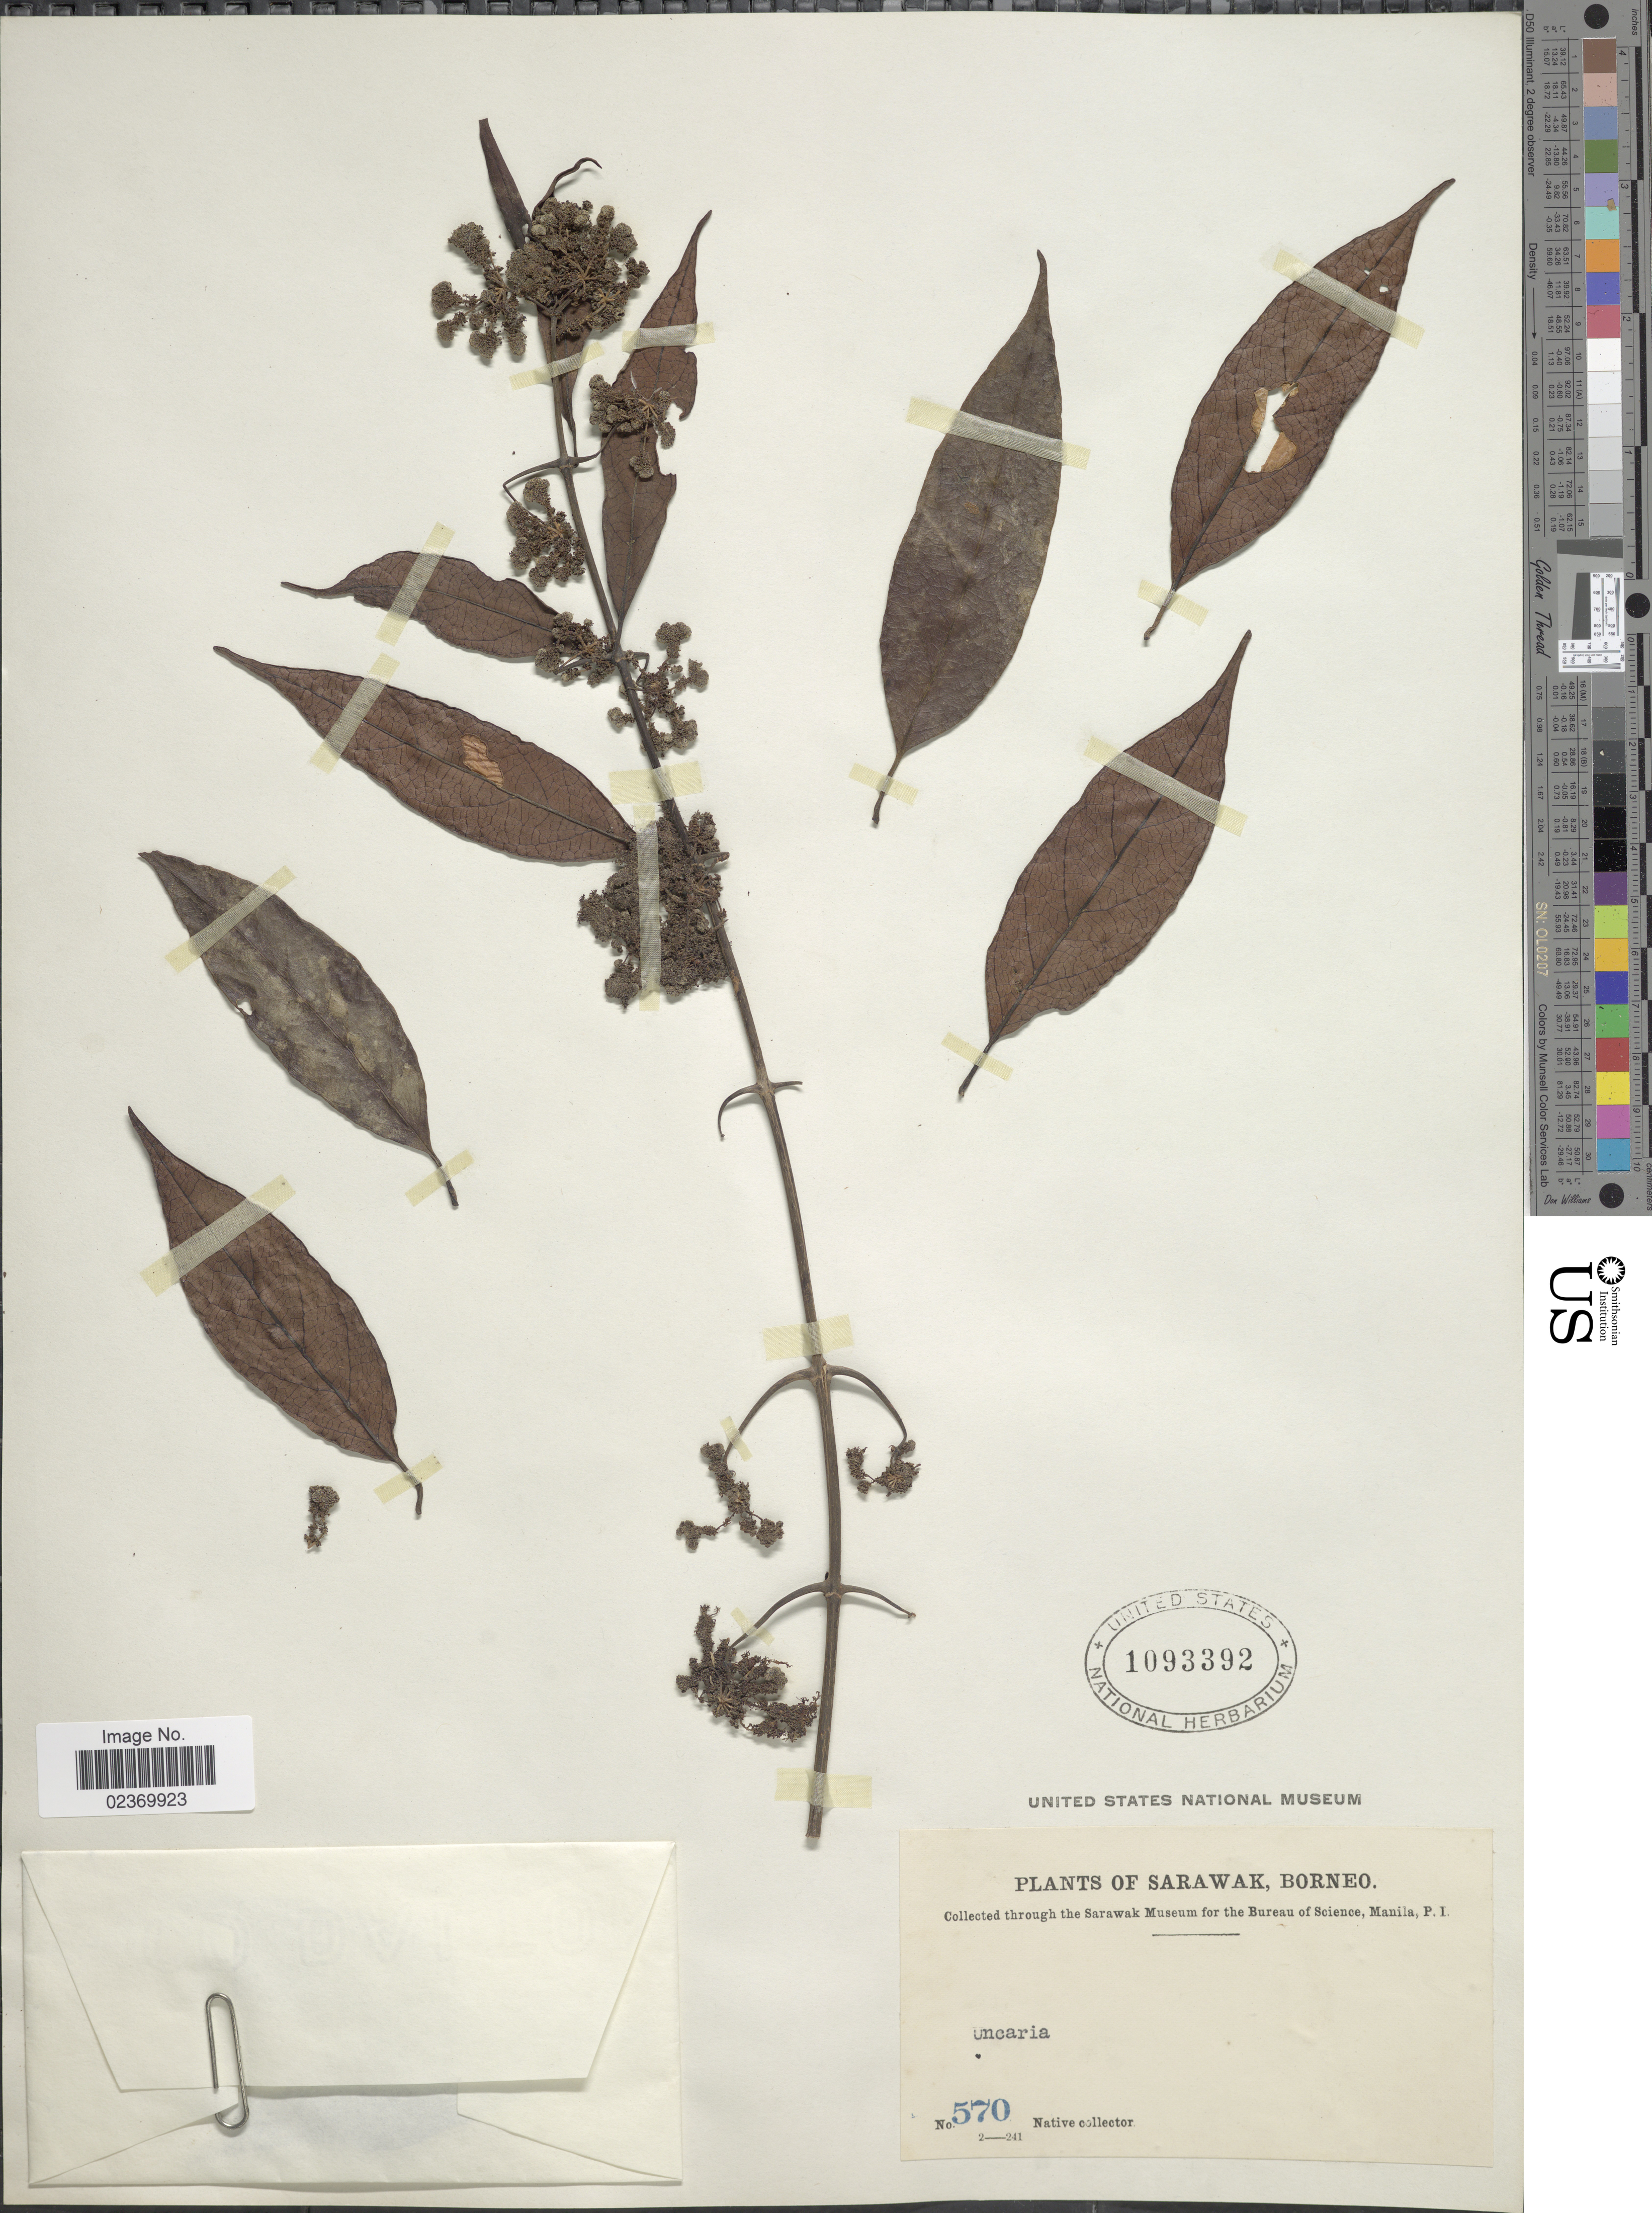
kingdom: Plantae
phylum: Tracheophyta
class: Magnoliopsida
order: Gentianales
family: Rubiaceae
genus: Uncaria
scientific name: Uncaria sp.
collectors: Native collector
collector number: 570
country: Malaysia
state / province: Sarawak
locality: Borneo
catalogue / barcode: US 1093392